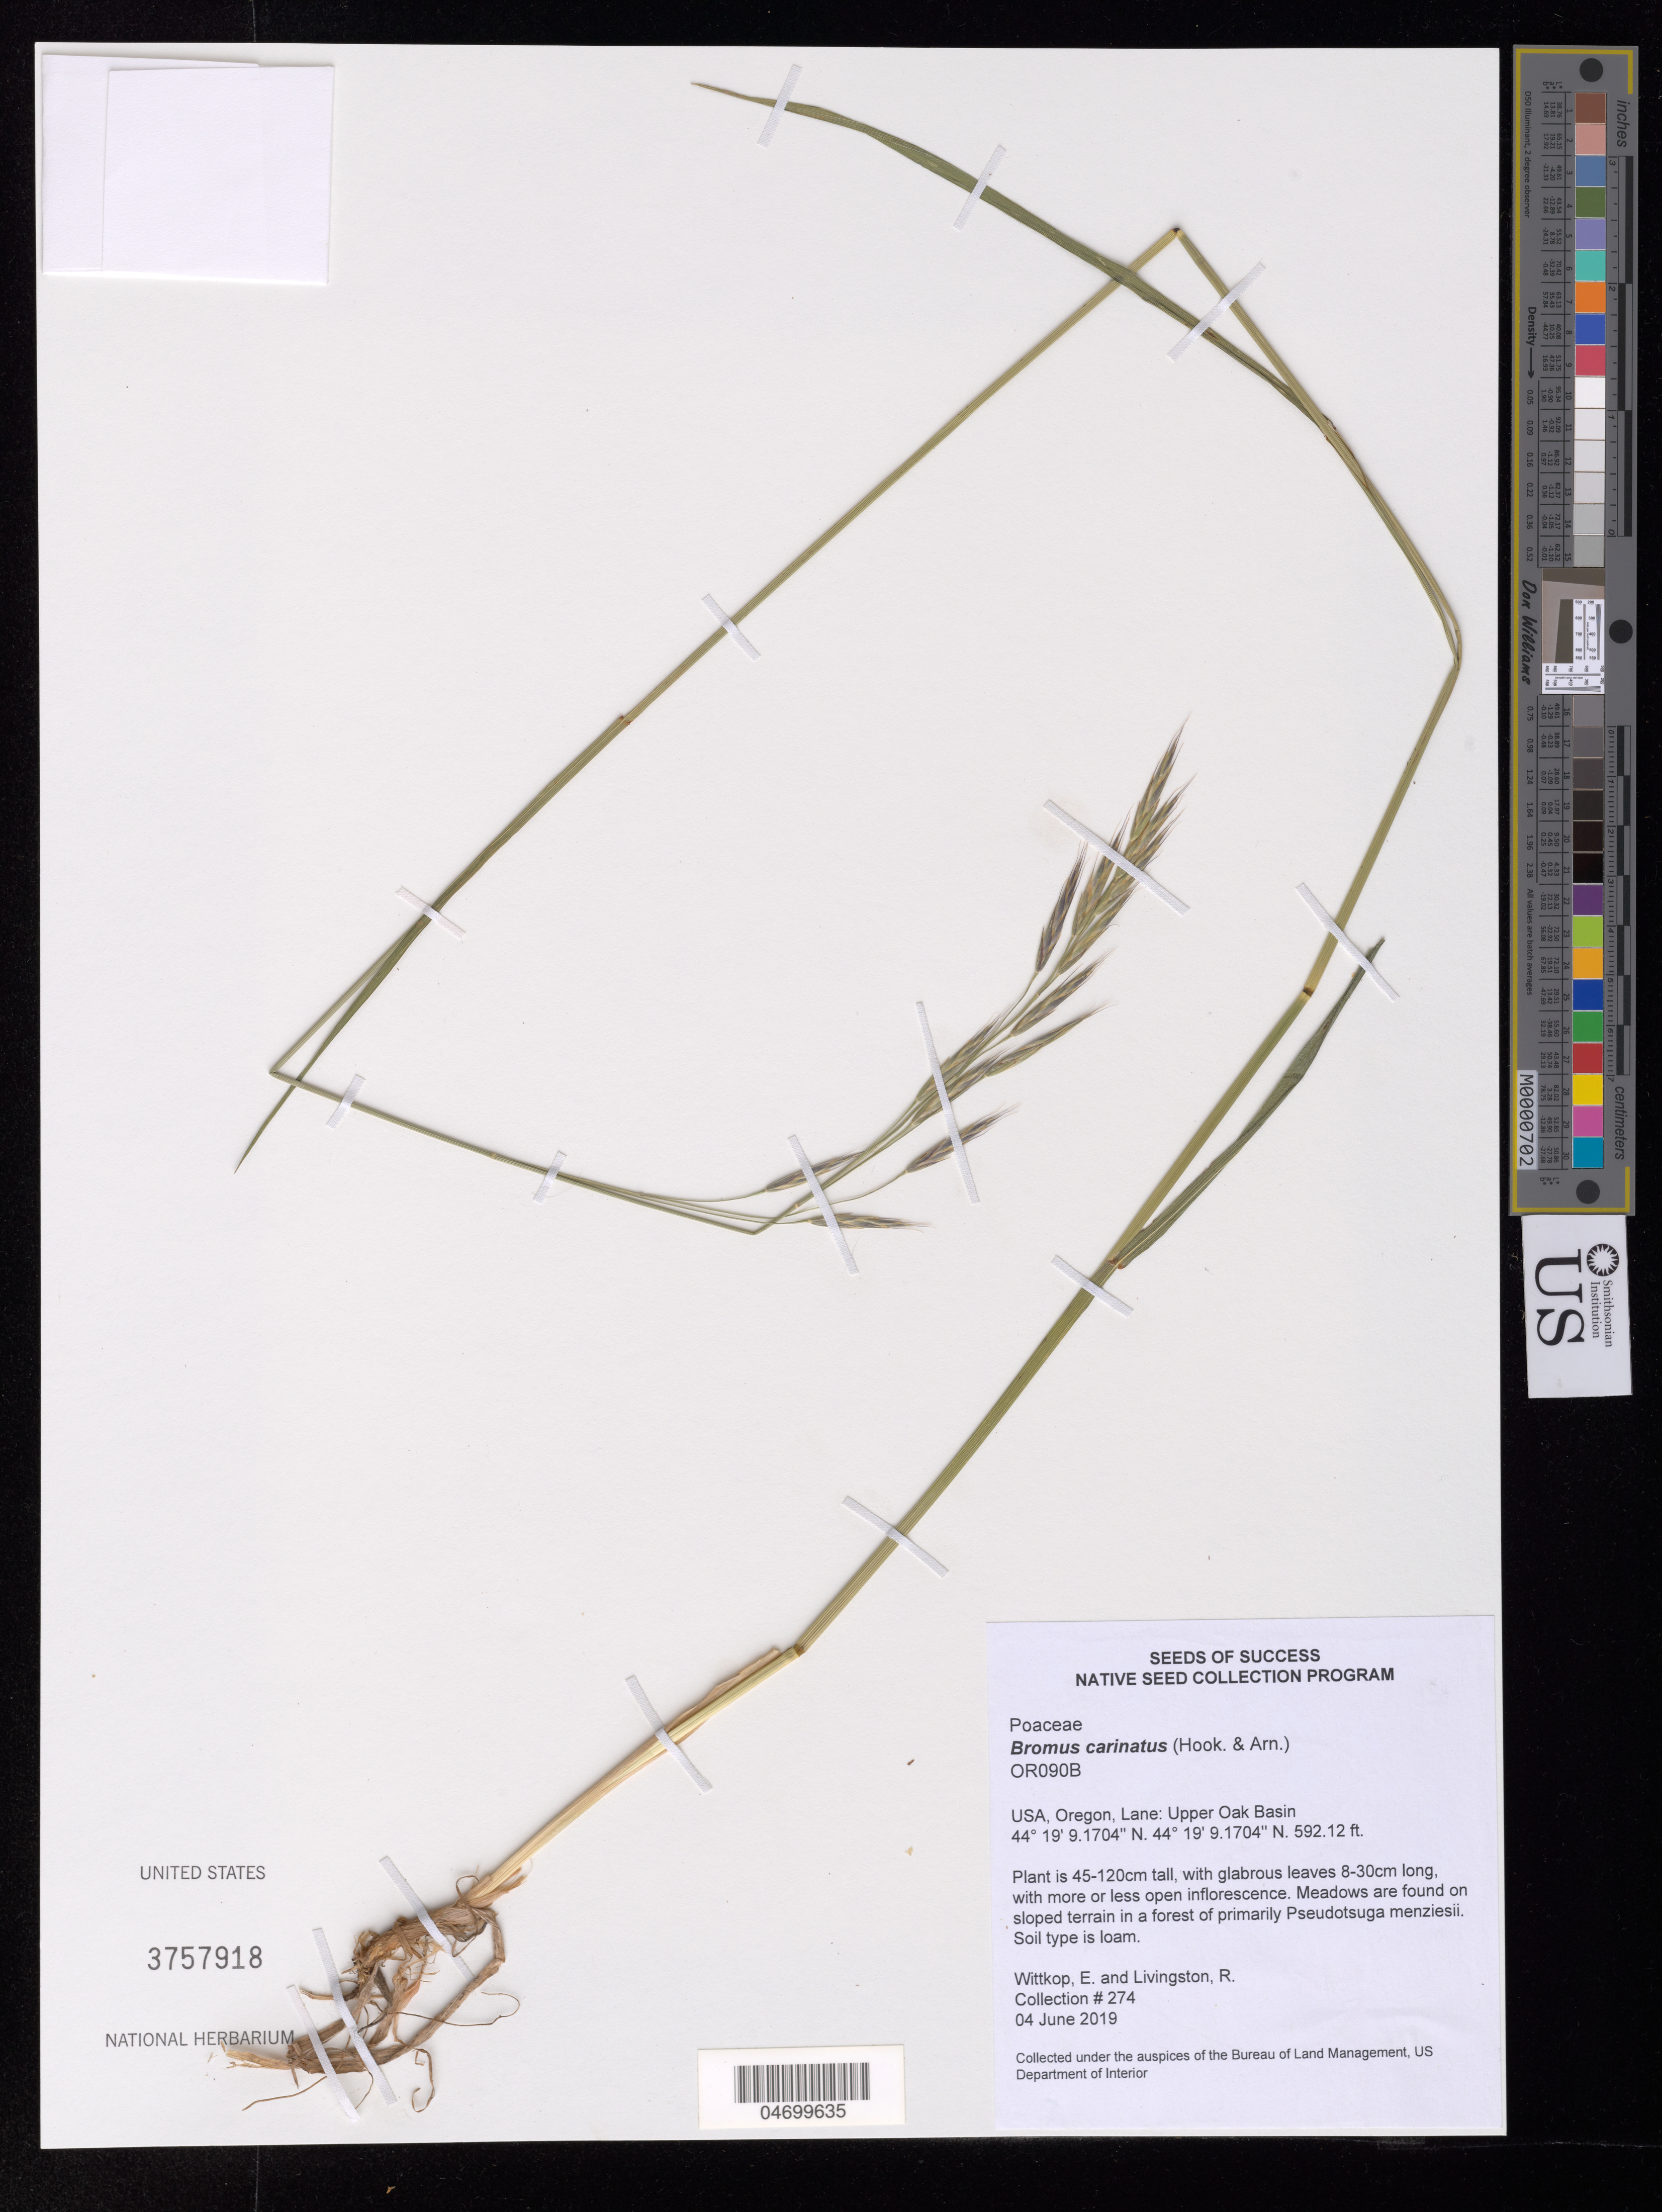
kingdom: Plantae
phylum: Tracheophyta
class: Liliopsida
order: Poales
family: Poaceae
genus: Bromus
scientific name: Bromus carinatus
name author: Hook. & Arn.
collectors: E. Wittkop & R. Livingston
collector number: OR090B-274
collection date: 2019-06-04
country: United States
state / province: Oregon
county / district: Lane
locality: Upper Oak Basin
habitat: Loam soil. Meadows on sloped terrain in a forest of primarily Pseudotsuga menziesii.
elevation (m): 180.48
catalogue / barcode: US 3757918